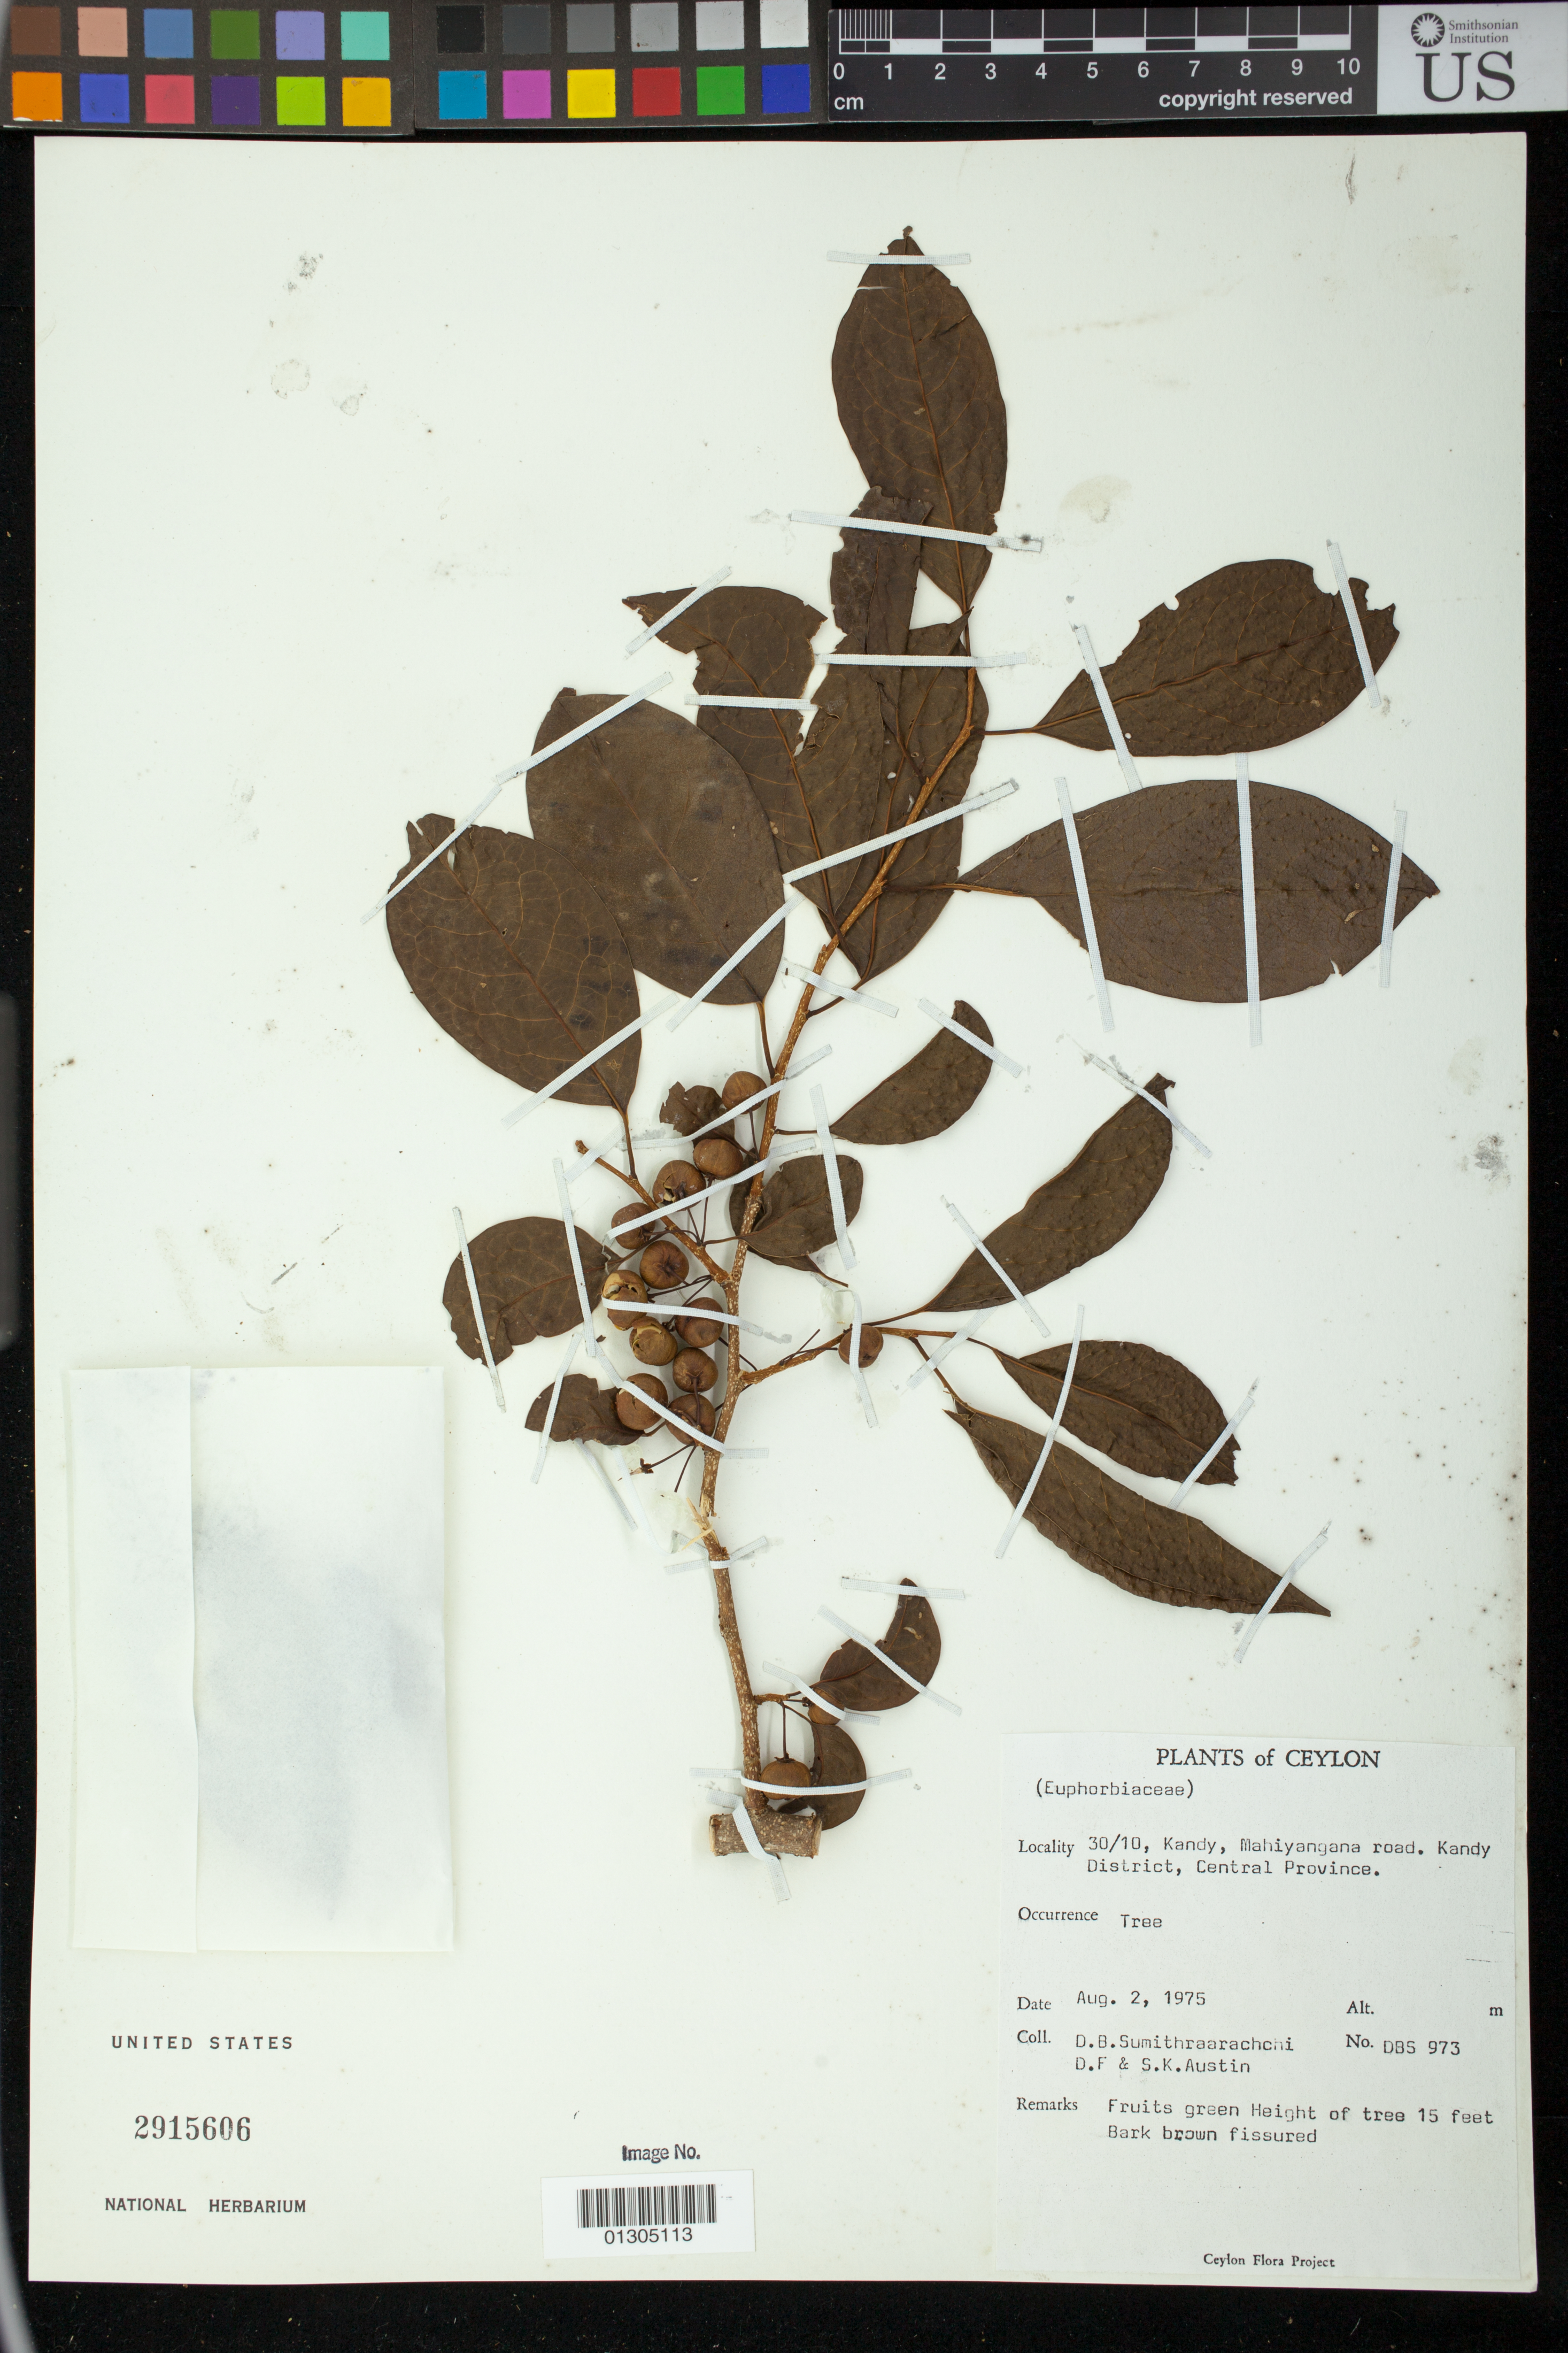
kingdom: Plantae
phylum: Tracheophyta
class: Magnoliopsida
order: Malpighiales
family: Euphorbiaceae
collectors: D. B. Sumithraarachchi, D. Austin & S. Austin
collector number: DBS 973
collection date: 1975-08-02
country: Sri Lanka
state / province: Central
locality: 30/10, Kandy, Mahiyangana road. Kandy District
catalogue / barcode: US 2915606